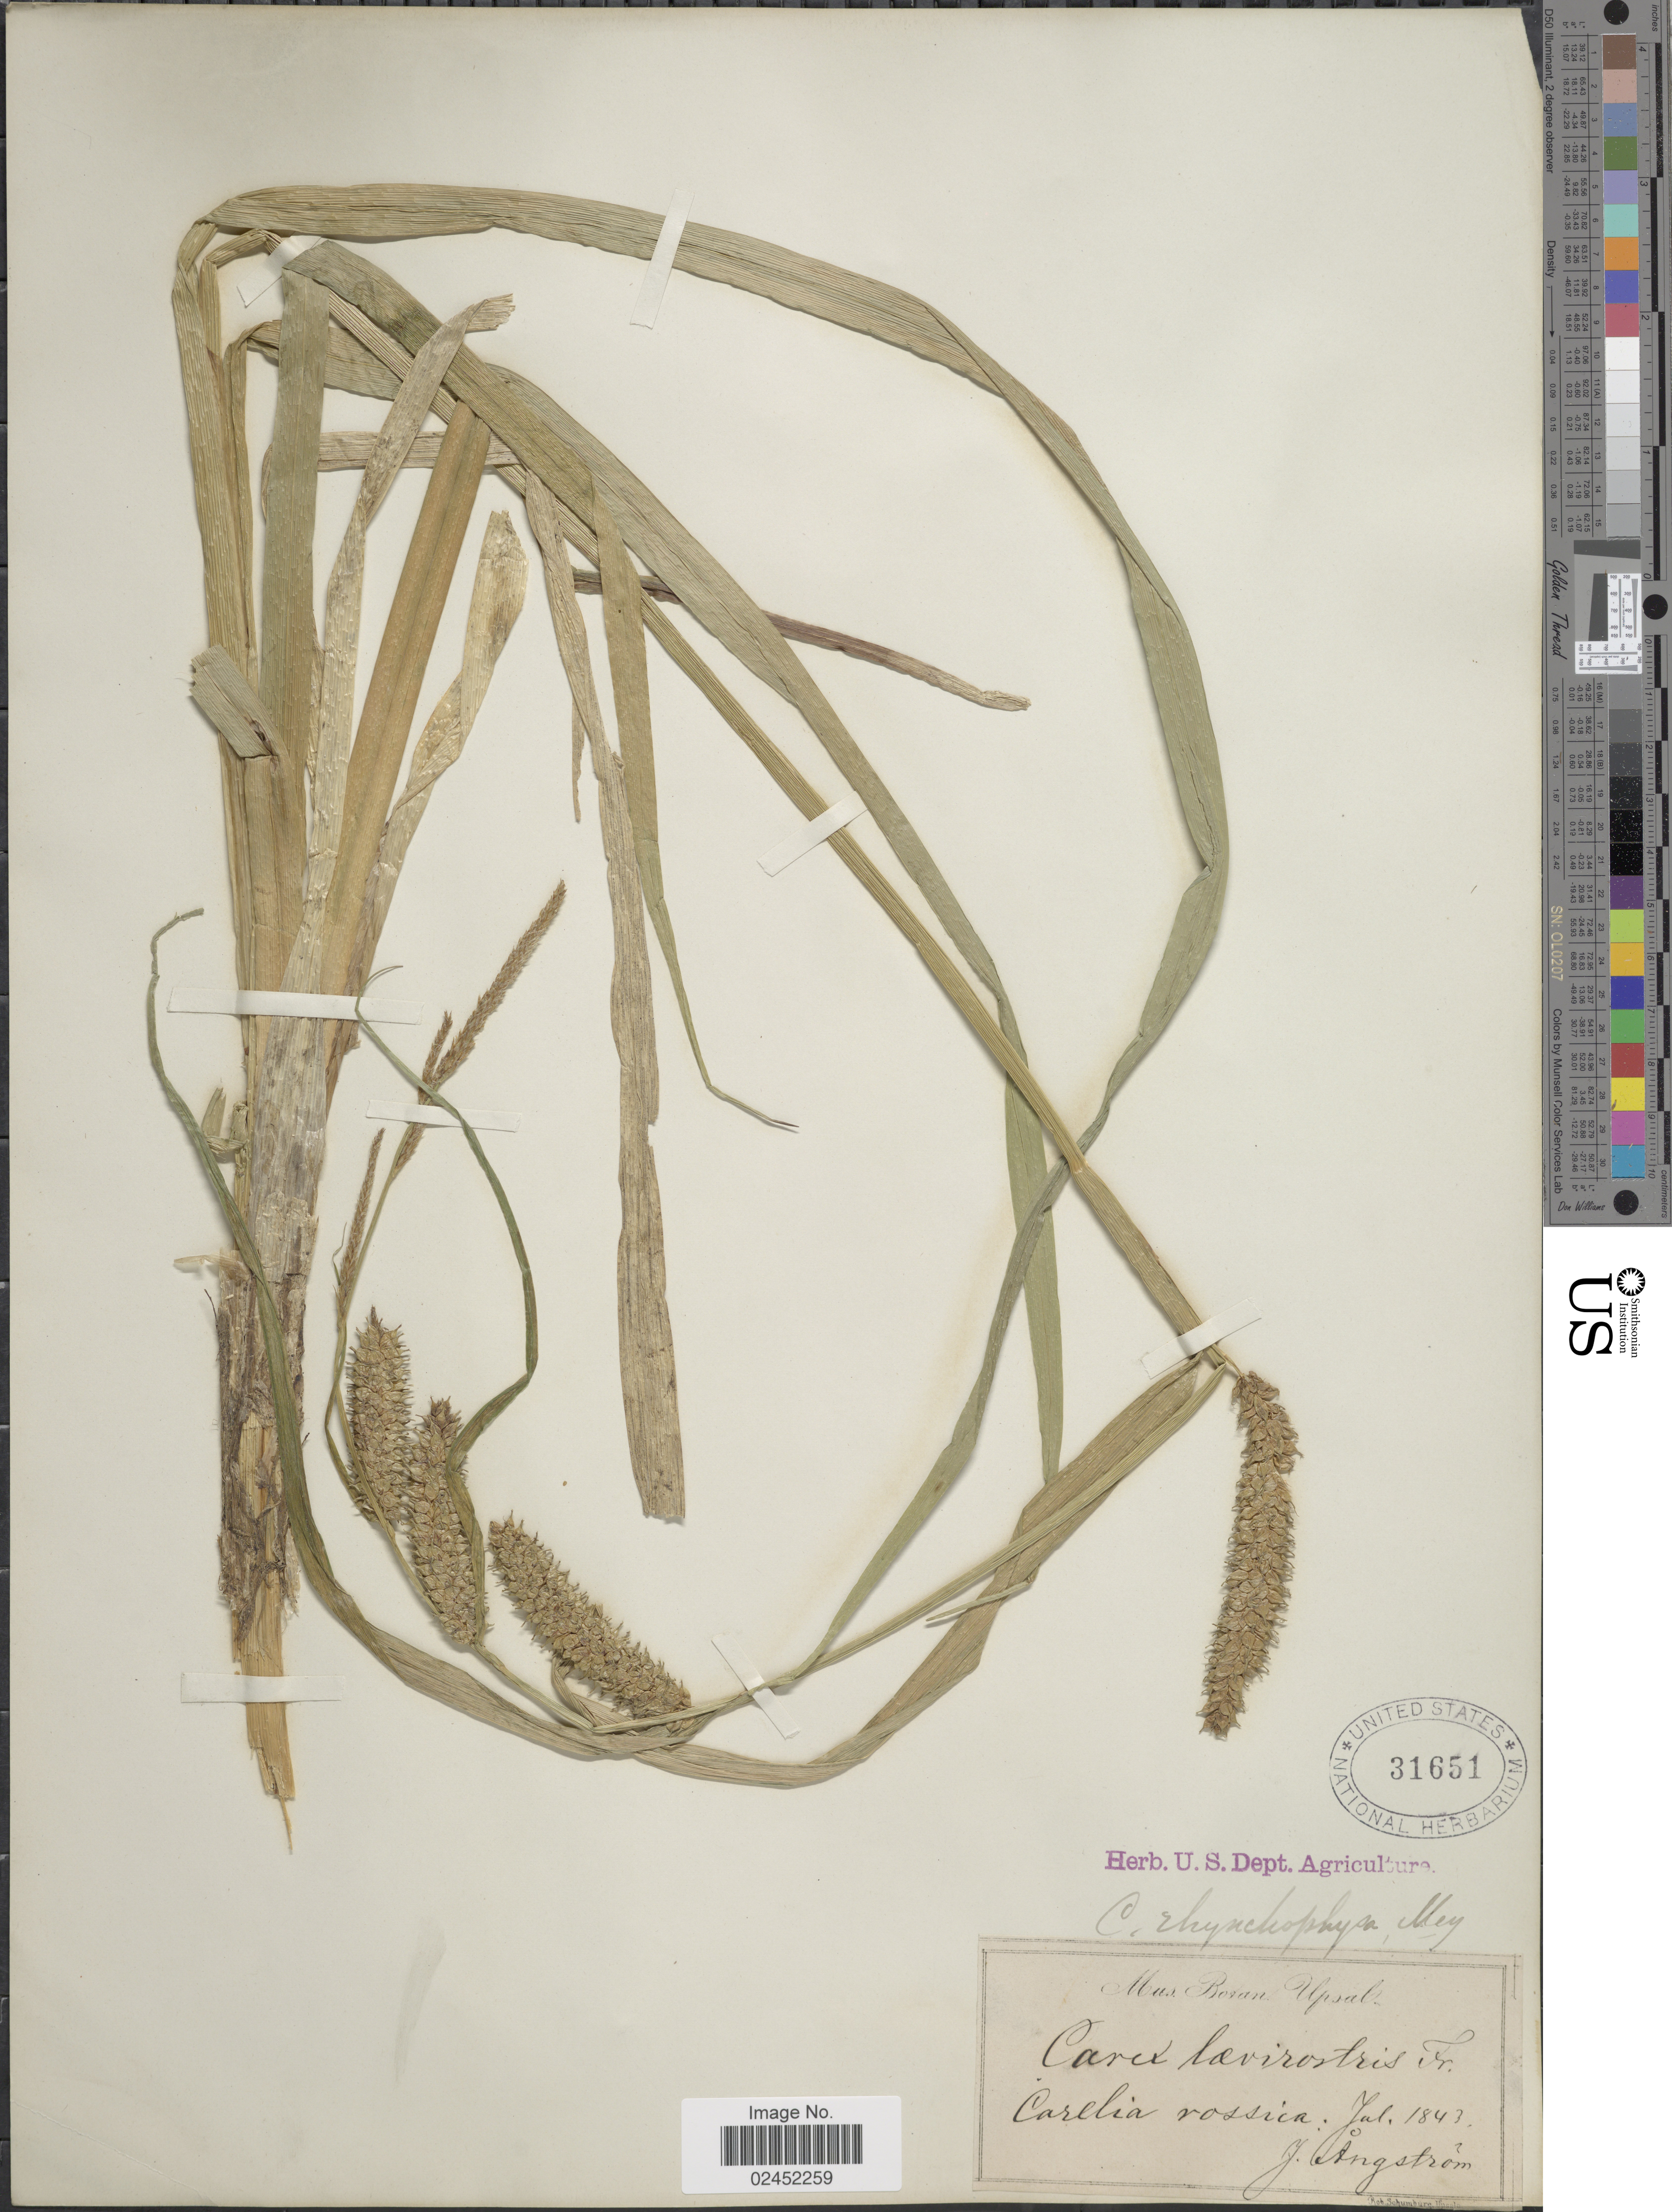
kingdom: Plantae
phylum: Tracheophyta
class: Liliopsida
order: Poales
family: Cyperaceae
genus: Carex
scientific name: Carex utriculata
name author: Boott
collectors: J. Ångstrom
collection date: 1843-07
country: Russian Federation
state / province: Karelia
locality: Carelia rossica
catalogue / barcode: US 31651